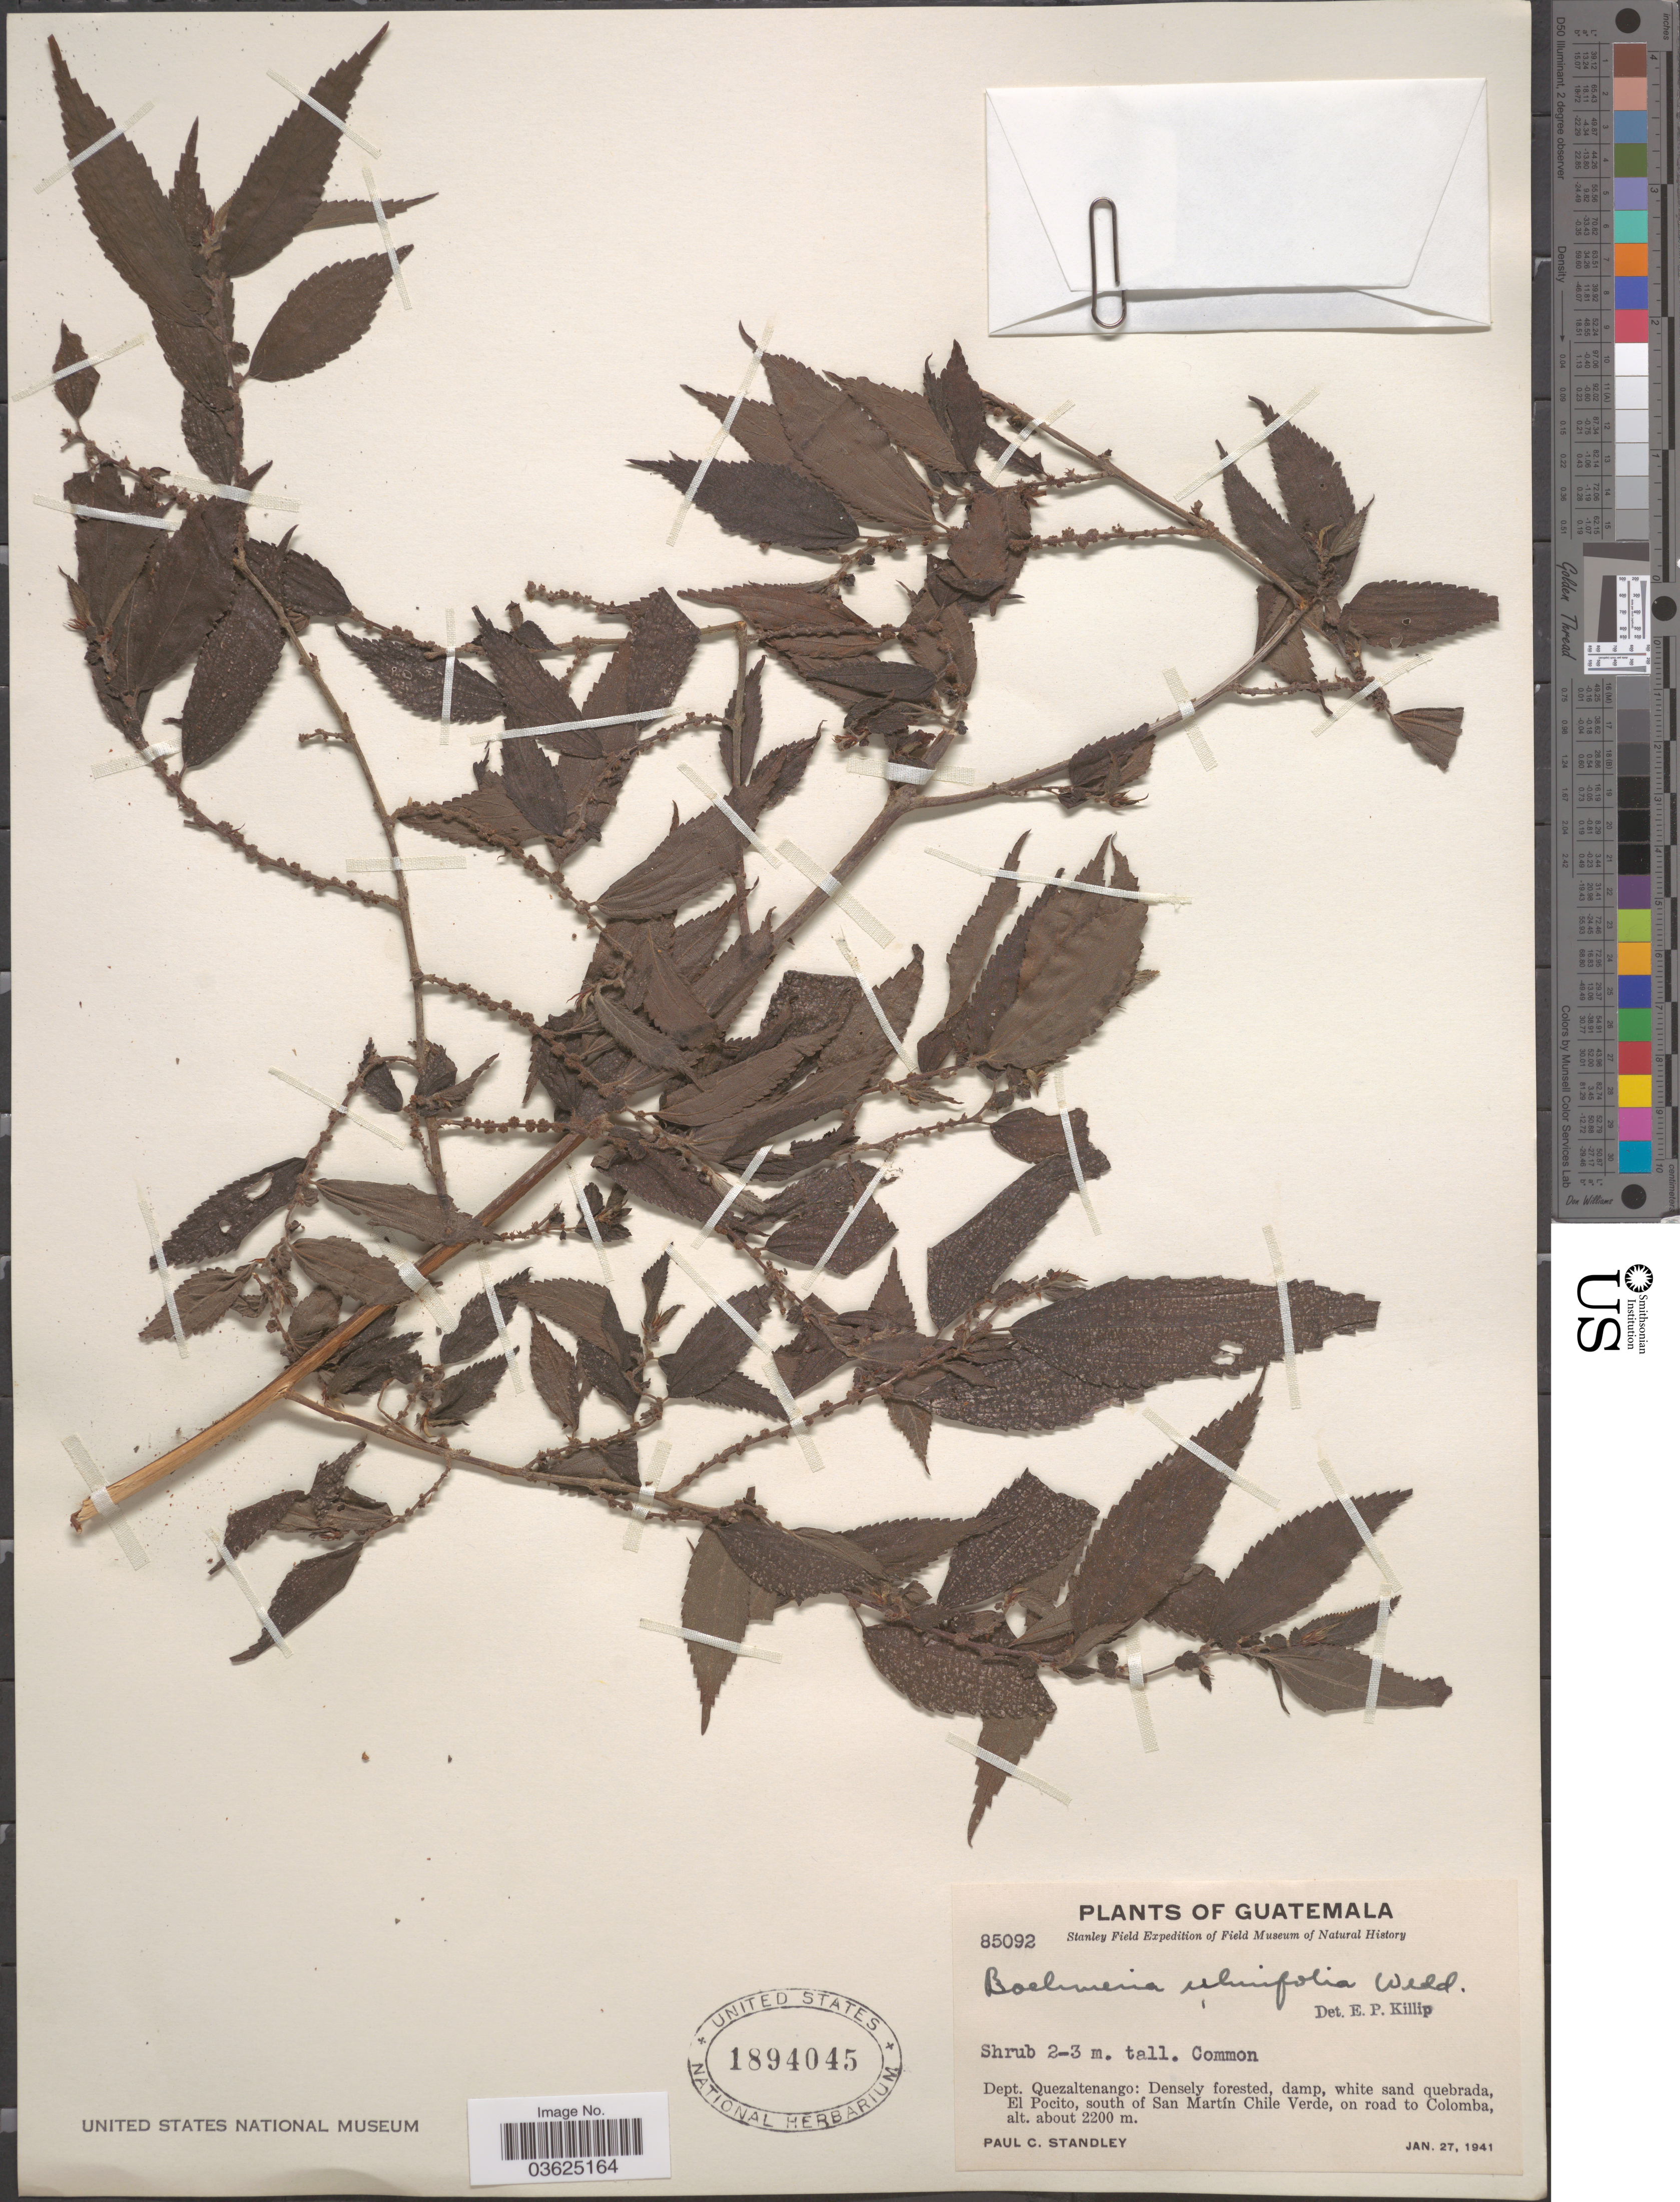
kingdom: Plantae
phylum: Tracheophyta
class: Magnoliopsida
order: Rosales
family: Urticaceae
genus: Boehmeria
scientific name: Boehmeria ulmifolia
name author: Wedd.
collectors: P. C. Standley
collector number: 85092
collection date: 1941-01-27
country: Guatemala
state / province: Quetzaltenango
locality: Dept. Quezaltenango. El Pocito, south of San Martín Chile Verde, on road to Colomba.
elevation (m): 2200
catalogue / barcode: US 1894045